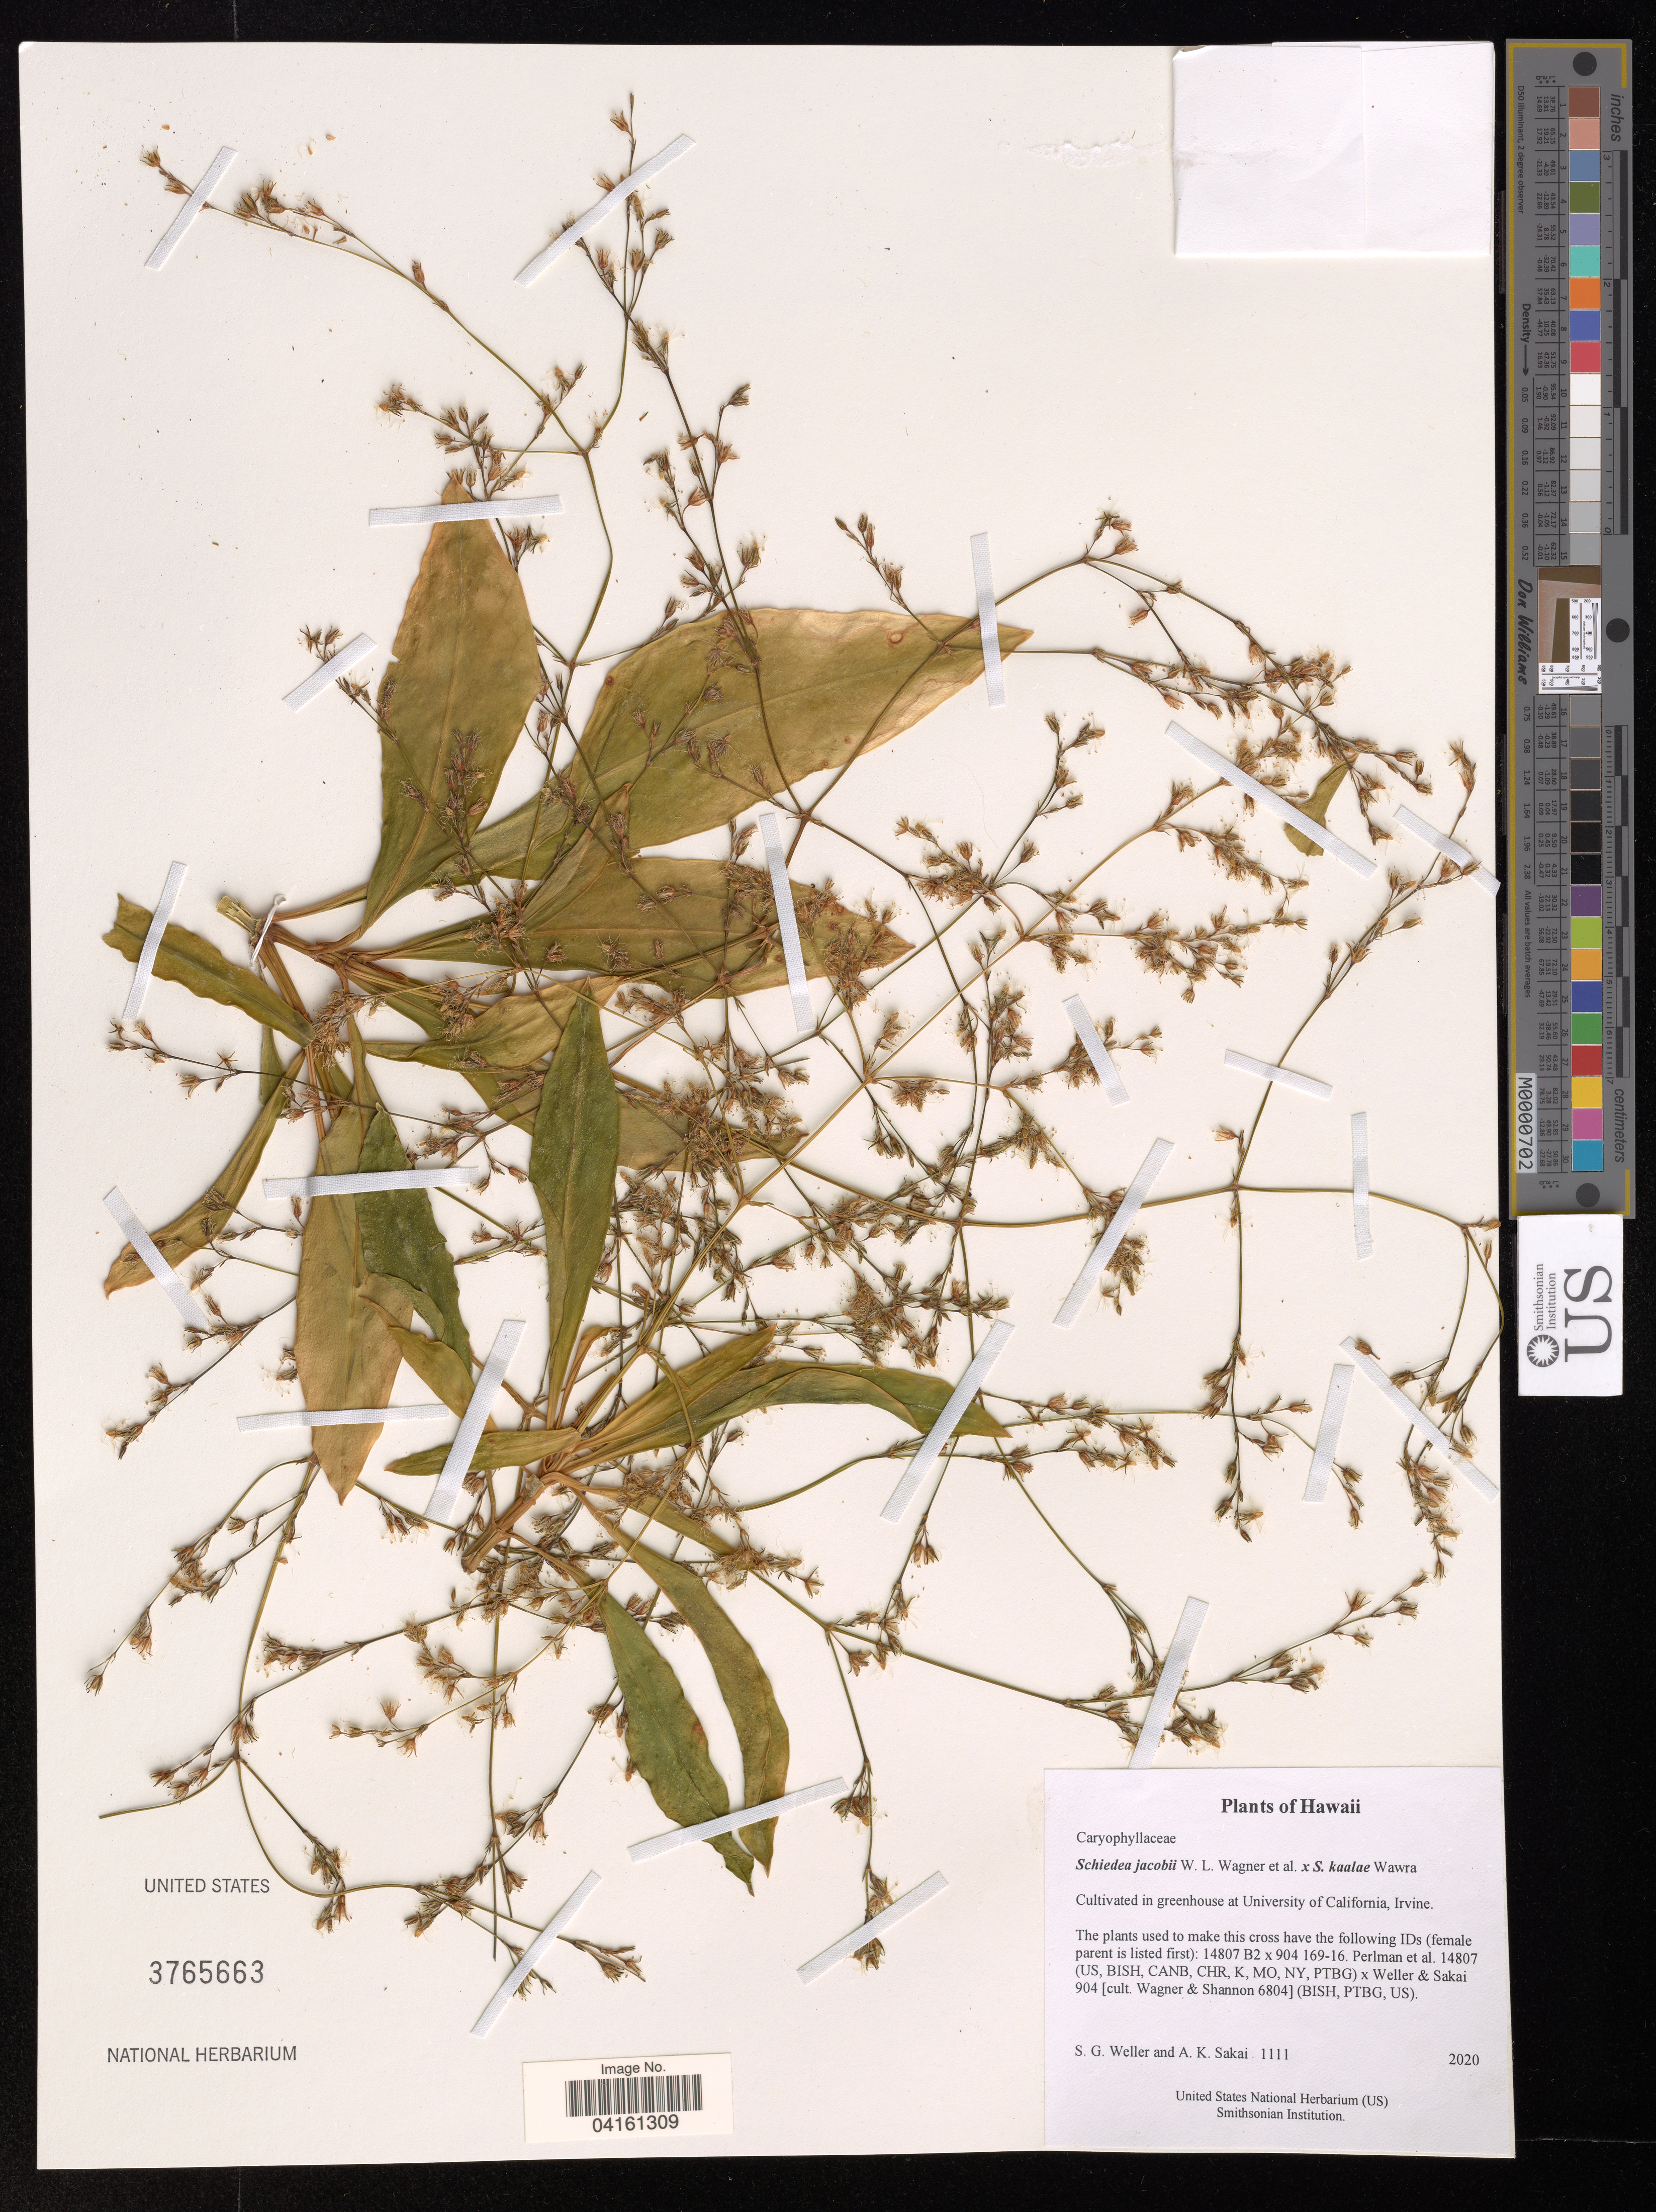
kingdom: Plantae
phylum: Tracheophyta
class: Magnoliopsida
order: Caryophyllales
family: Caryophyllaceae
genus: Schiedea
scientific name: Schiedea jacobii x S. kaalae Wawra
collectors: S. G. Weller & A. Sakai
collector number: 1111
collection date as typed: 2020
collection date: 2020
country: United States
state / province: California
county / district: Orange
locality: Cultivated in greenhouse at University of California, Irvine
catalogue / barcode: US 3765663